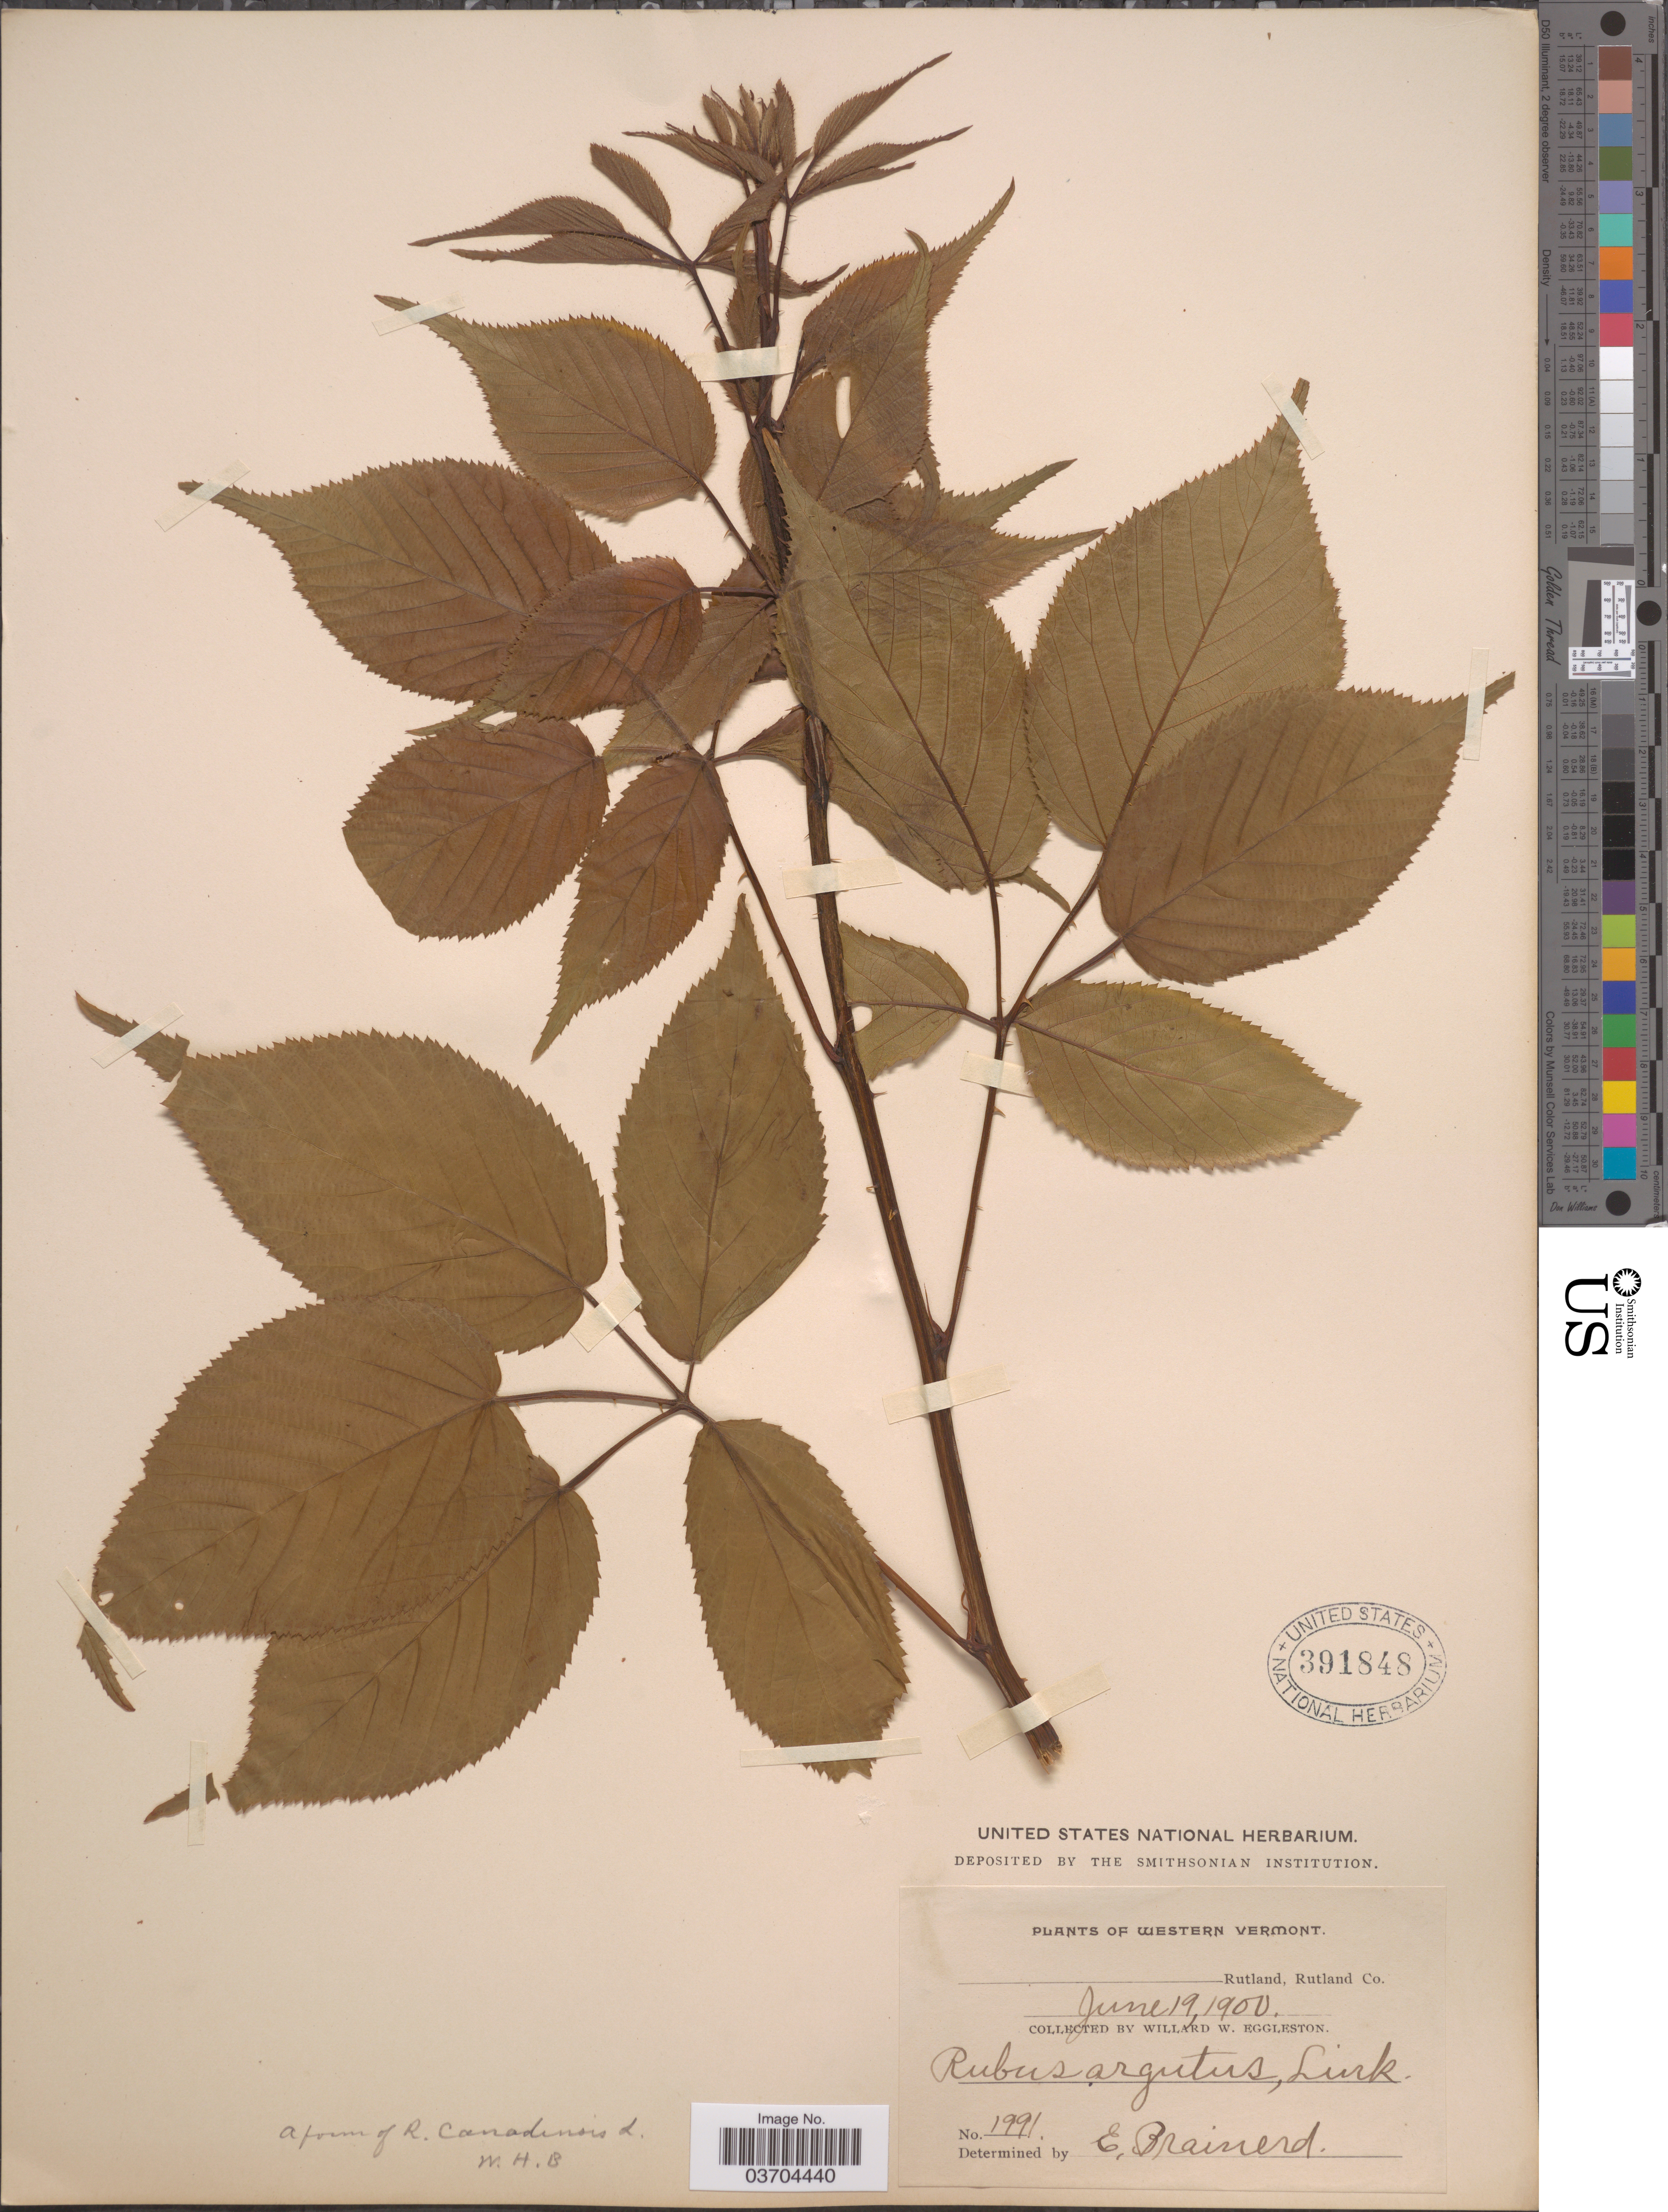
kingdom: Plantae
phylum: Tracheophyta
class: Magnoliopsida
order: Rosales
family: Rosaceae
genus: Rubus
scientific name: Rubus canadensis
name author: L.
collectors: W. W. Eggleston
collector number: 1991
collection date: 1900-06-19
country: United States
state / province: Vermont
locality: Western Vermont. Rutland, Rutland Co.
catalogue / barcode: US 391848